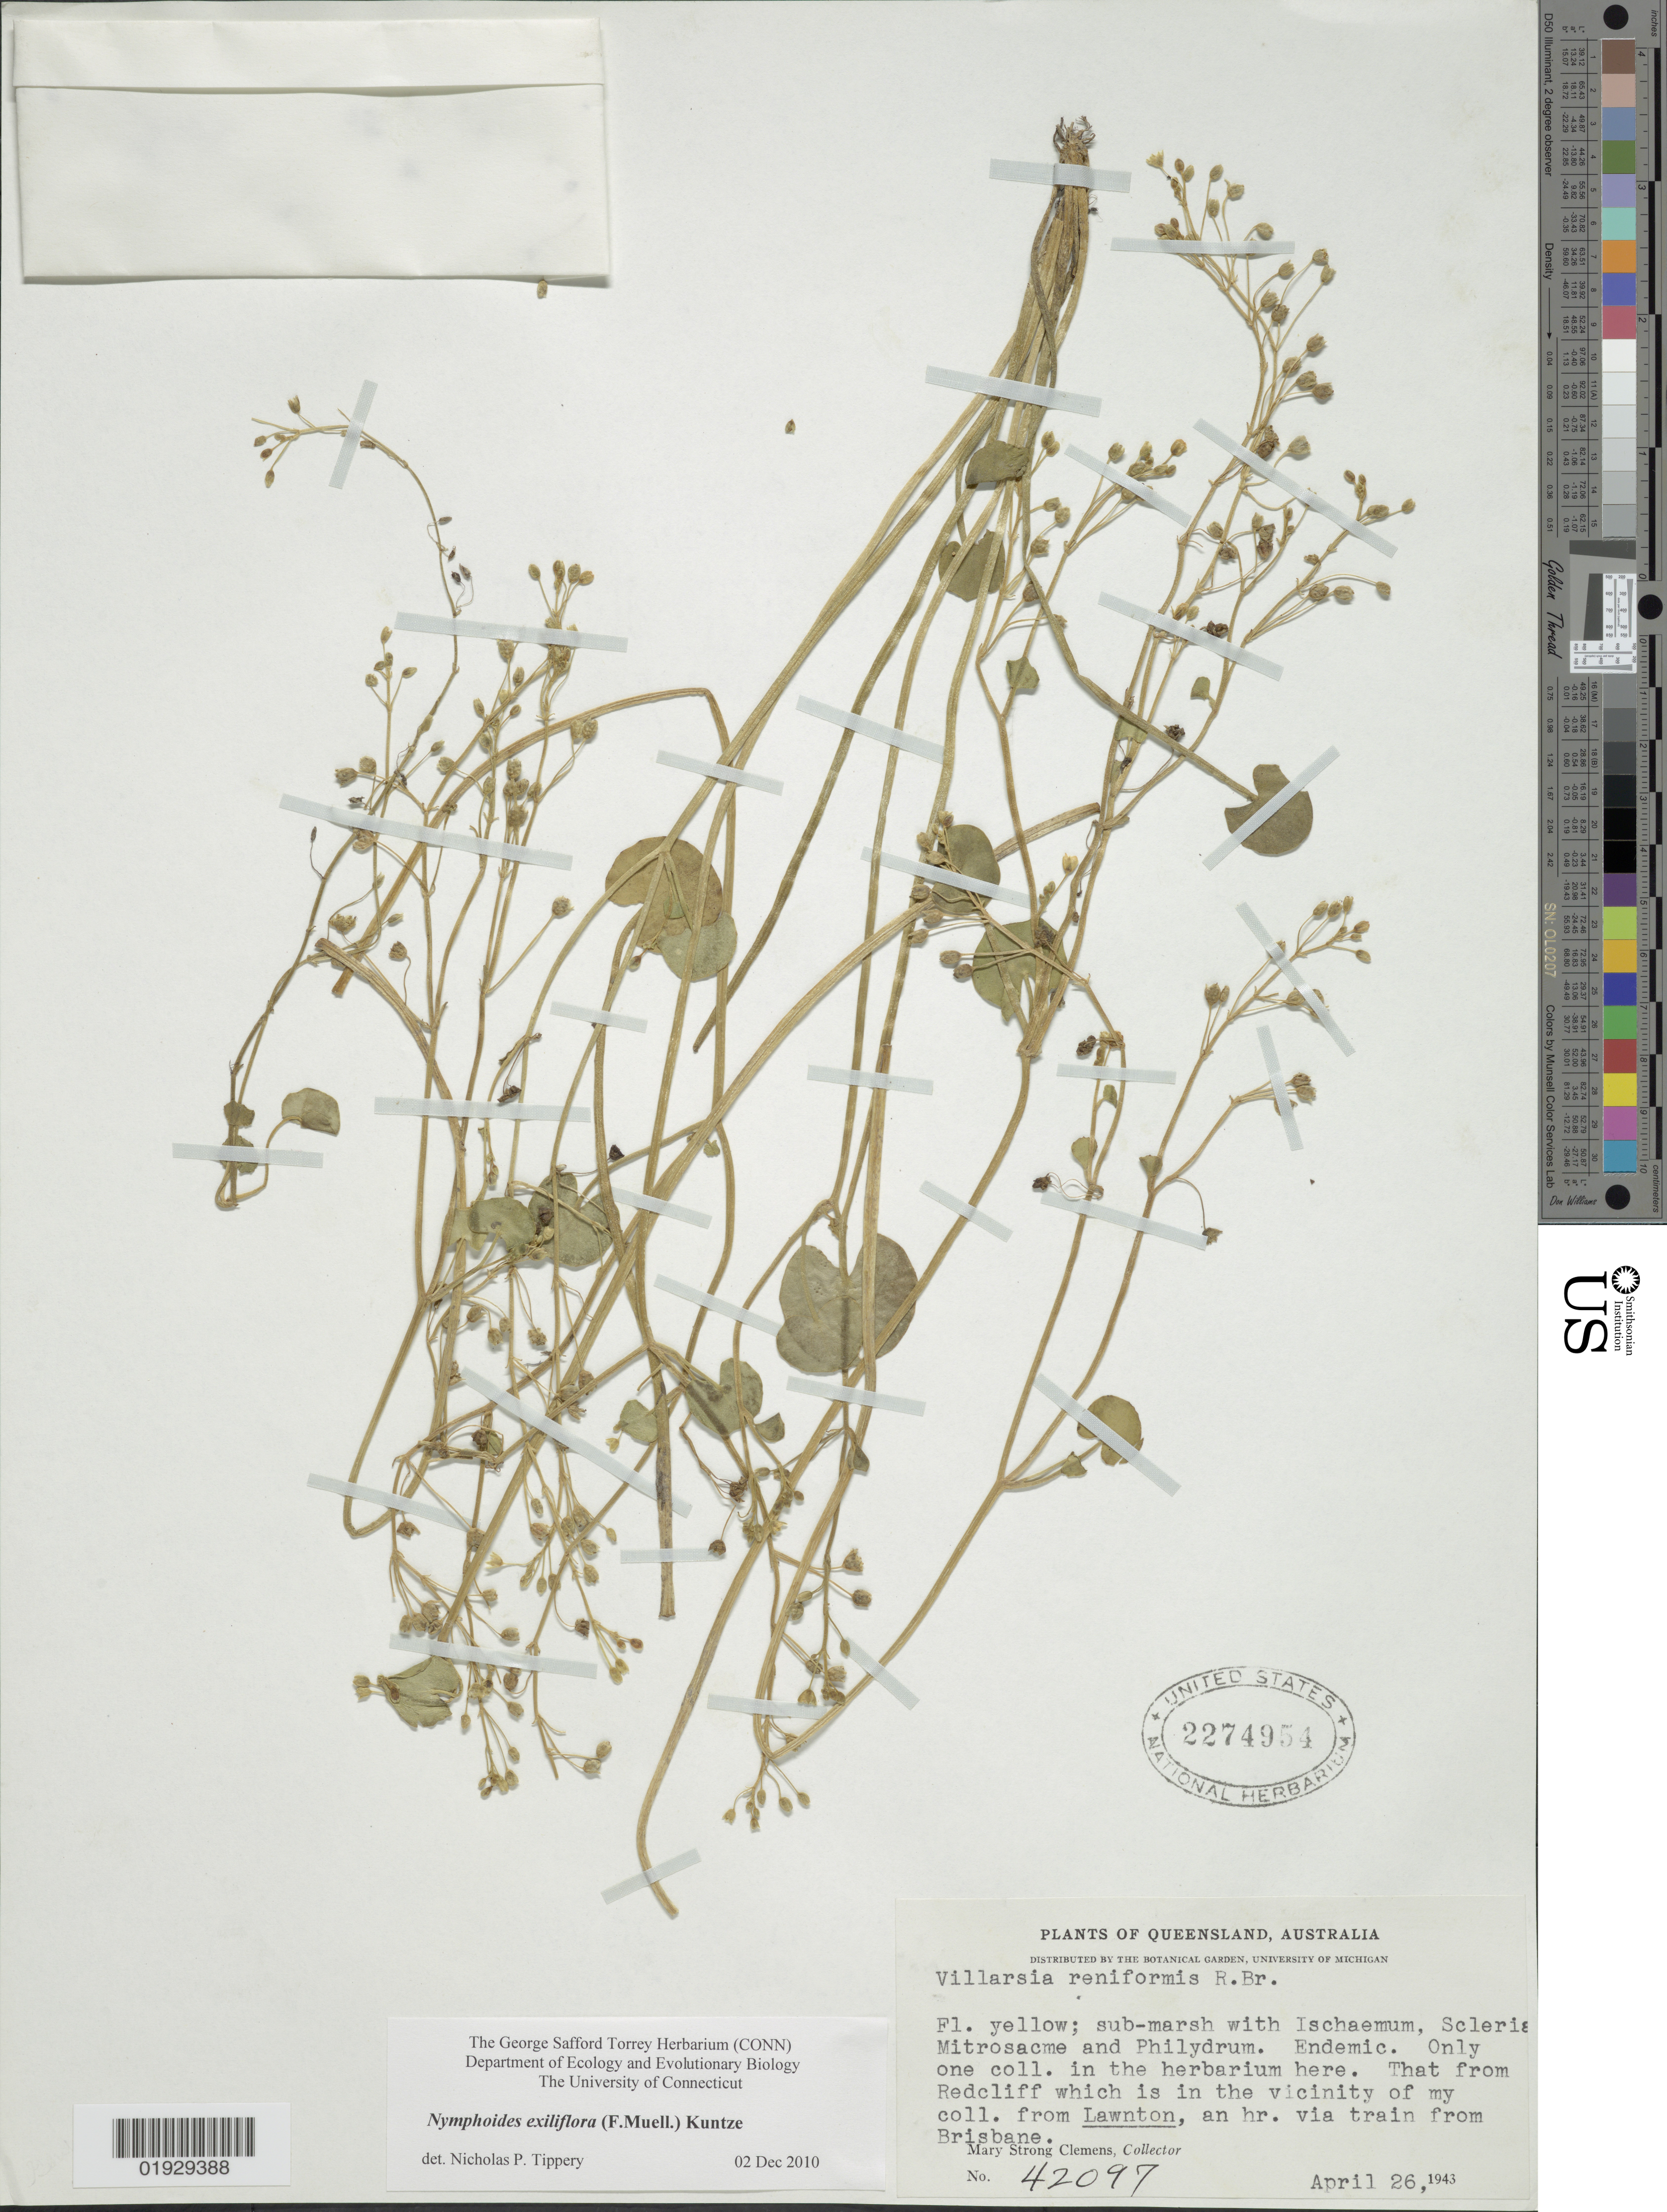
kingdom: Plantae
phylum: Tracheophyta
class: Magnoliopsida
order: Asterales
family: Menyanthaceae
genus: Nymphoides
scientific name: Nymphoides exiliflora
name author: Kuntze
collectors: M. S. Clemens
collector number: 42097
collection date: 1943-04-26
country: Australia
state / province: Queensland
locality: That from Redcliff which is in the vicinity of my coll. from Lawnton, an hr. via train from Brisbane.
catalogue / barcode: US 2274954